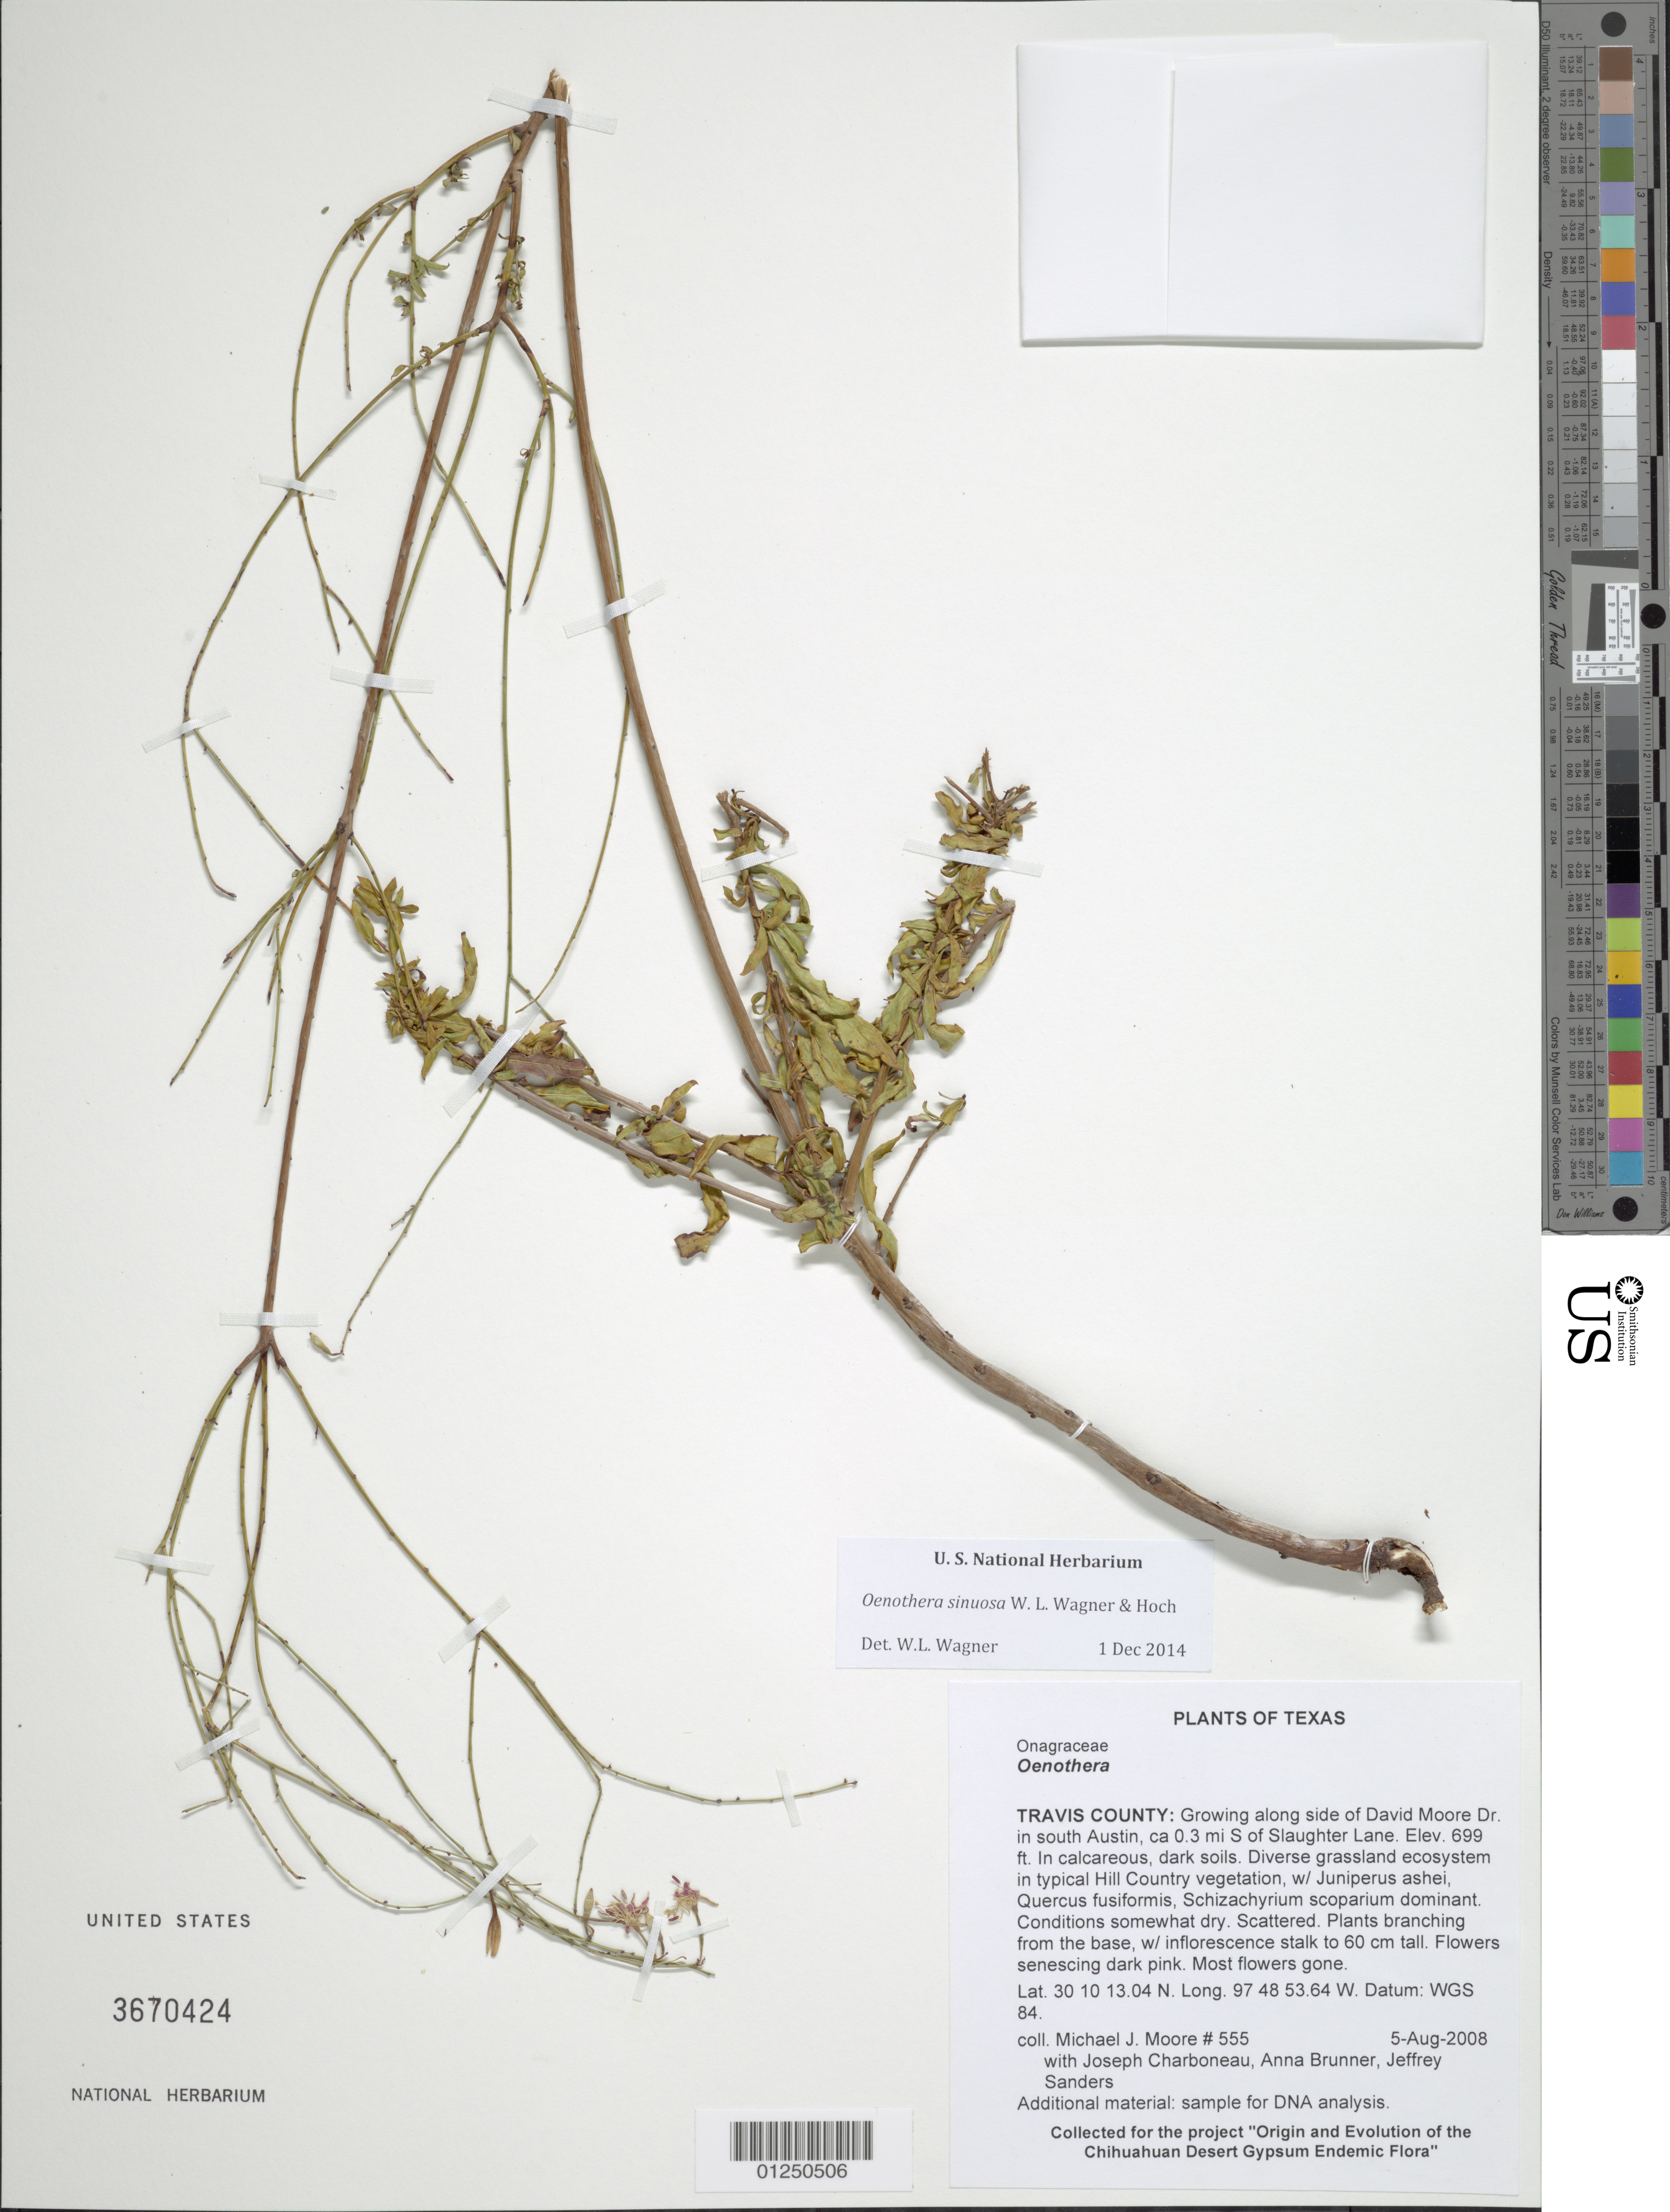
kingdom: Plantae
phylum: Tracheophyta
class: Magnoliopsida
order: Myrtales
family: Onagraceae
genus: Oenothera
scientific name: Oenothera sinuosa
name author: Nutt. ex Ser.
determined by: Wagner, W. L., (BOT), Smithsonian Institution - National Museum of Natural History (UNITED STATES)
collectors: M. J. Moore, J. L. M. Charboneau, A. Brunner & J. Sanders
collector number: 555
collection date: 2004-08-04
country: United States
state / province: Texas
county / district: Travis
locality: Growing along side of David Moore Dr. in south Austin, ca 0.3 mi S of Slaughter Lane.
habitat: In calcareous, dark soils. Diverse grassland ecosystem in typical Hill Country vegetation, w/ Juniperus ashei, Quercus fusiformis, Schizachyrium scoparium dominant. Conditions somewhat dry.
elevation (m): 213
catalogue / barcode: US 3670424